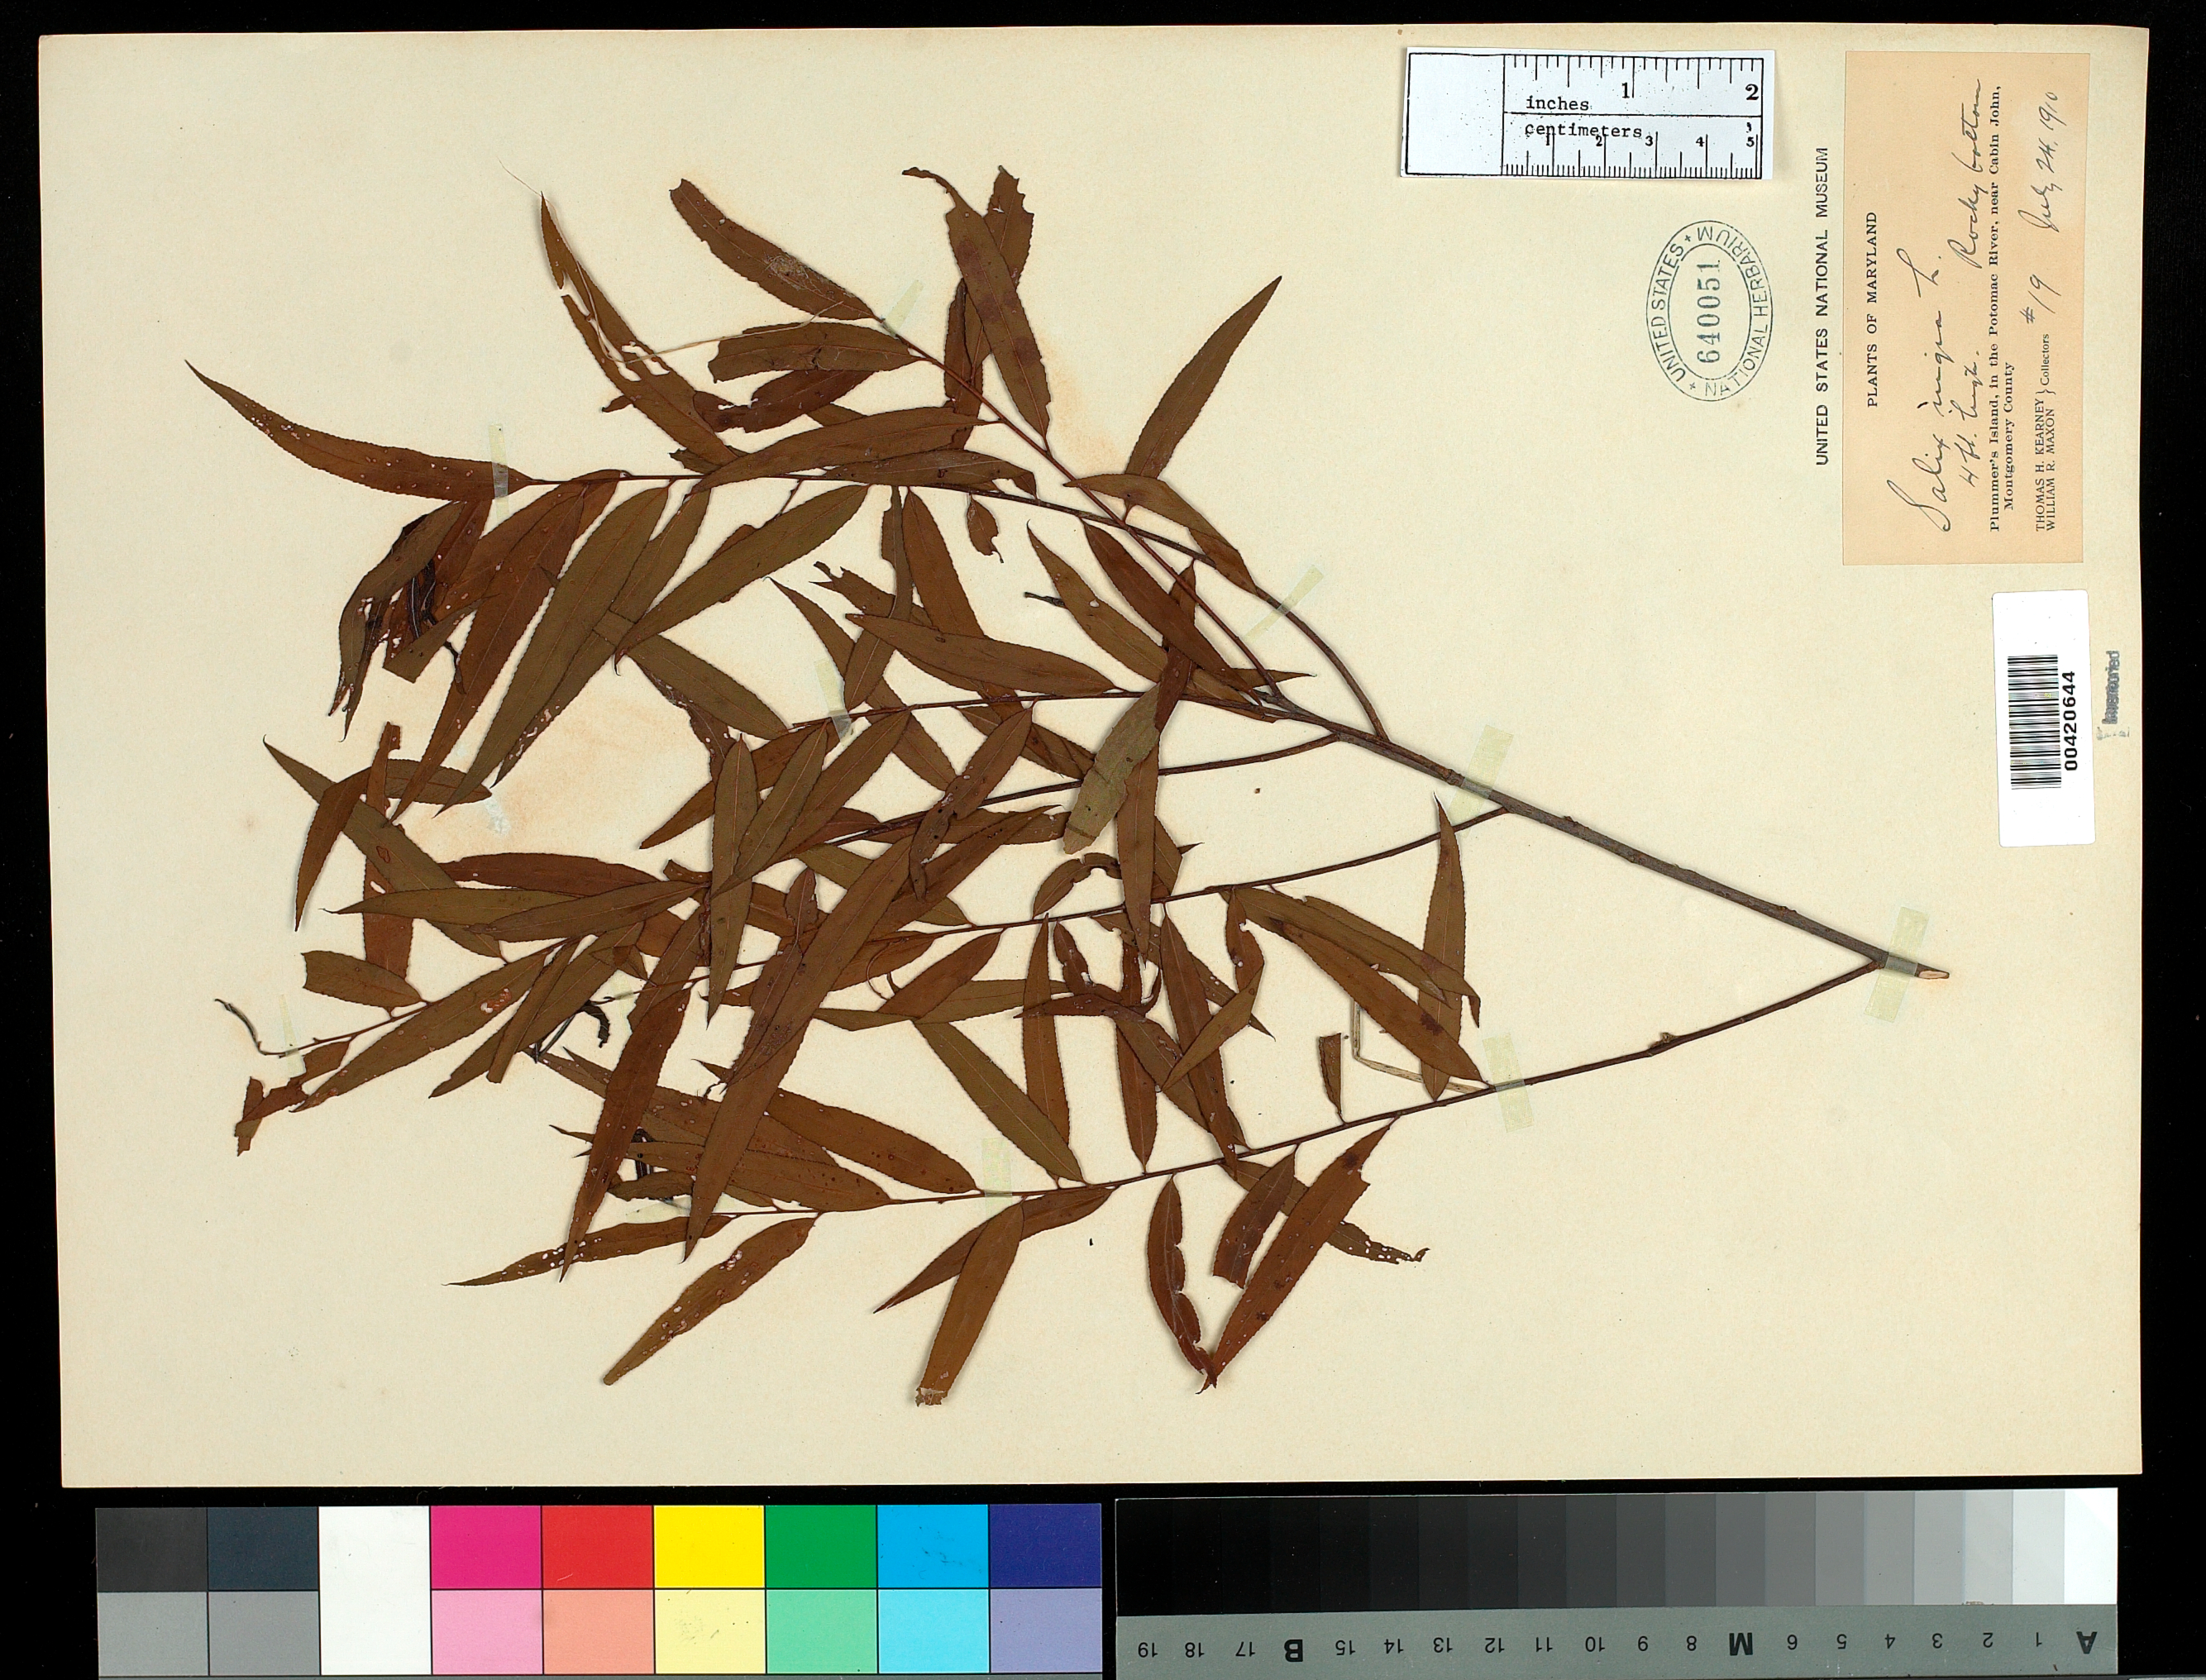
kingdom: Plantae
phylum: Tracheophyta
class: Magnoliopsida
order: Malpighiales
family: Salicaceae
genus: Salix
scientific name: Salix nigra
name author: Marshall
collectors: T. H. Kearney & W. R. Maxon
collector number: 19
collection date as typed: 24 Jul 1910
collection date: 1910-07-24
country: United States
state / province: Maryland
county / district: Montgomery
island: Plummers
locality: Plummer's Island C. & O. Canal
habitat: Rockybottom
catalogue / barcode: US 640051